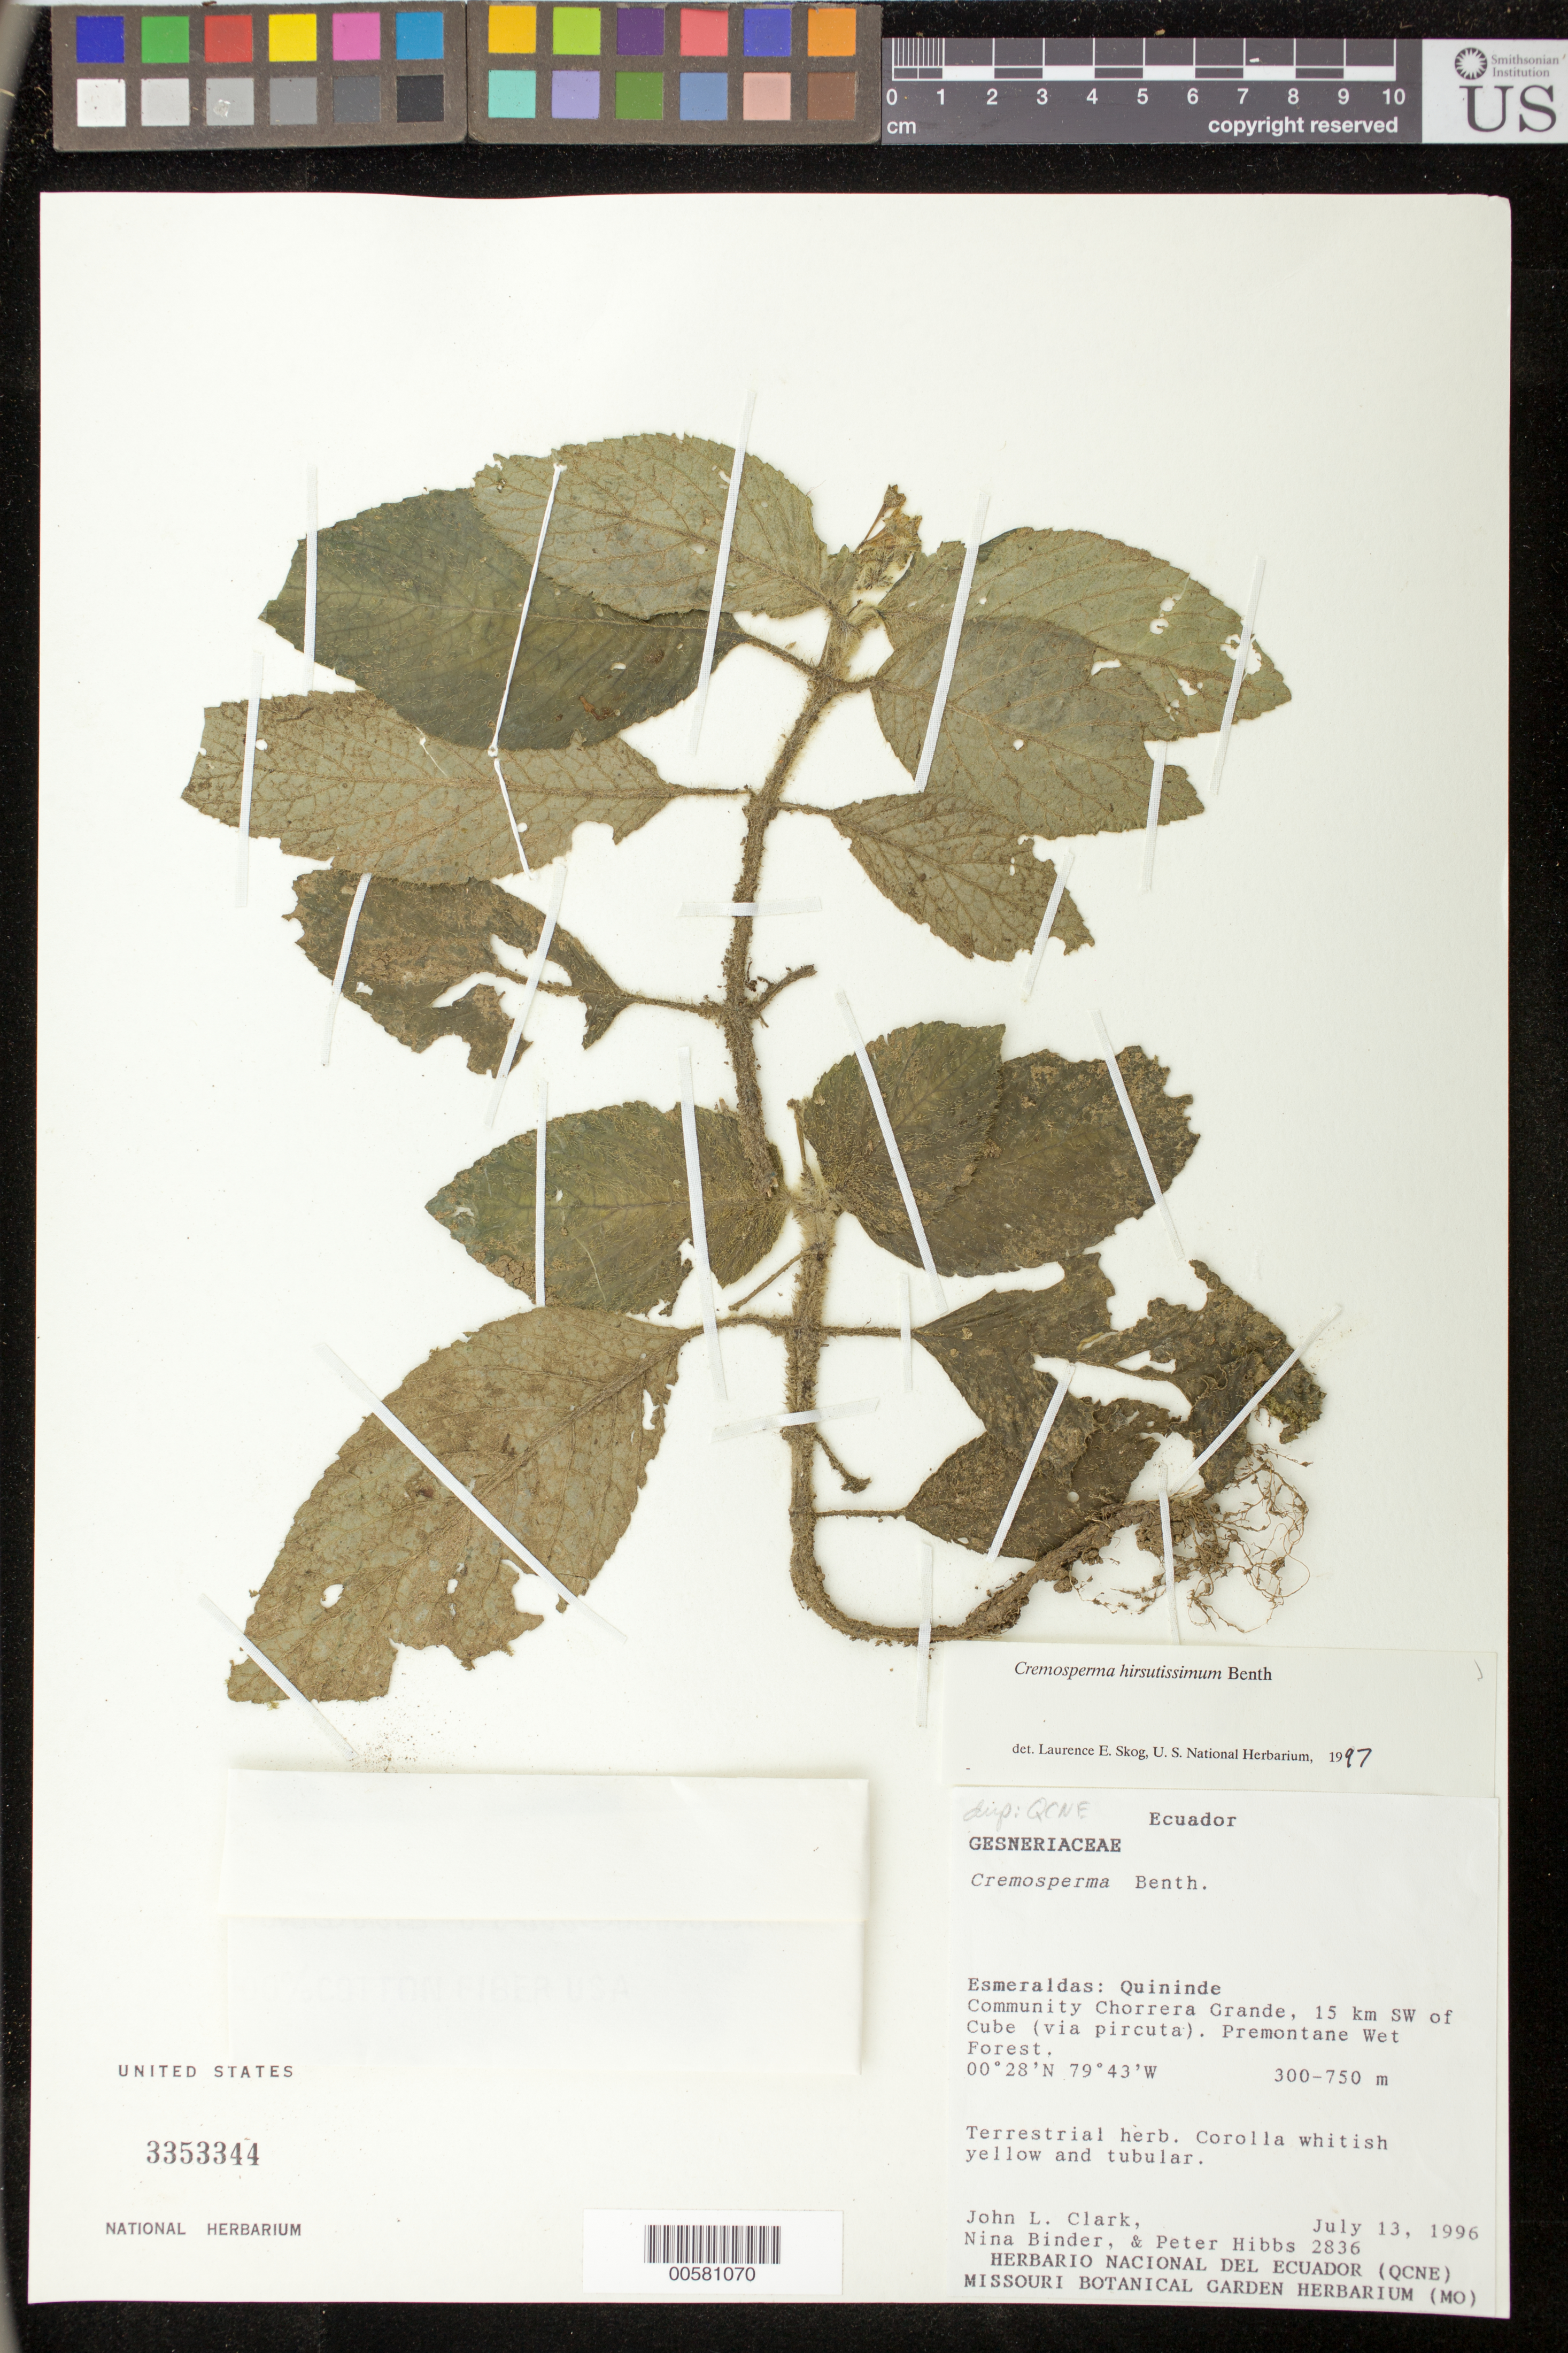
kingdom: Plantae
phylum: Tracheophyta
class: Magnoliopsida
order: Lamiales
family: Gesneriaceae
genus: Cremosperma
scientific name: Cremosperma hirsutissimum var. hirsutissimum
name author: Benth.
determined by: Skog, Laurence E.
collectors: J. L. Clark, N. Binder & P. Hibbs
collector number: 2836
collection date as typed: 13 Jul 1996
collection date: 1996-07-13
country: Ecuador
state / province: Esmeraldas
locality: Quininde, community Chorrera Grande, 15 km SW of Cube (via pircuta)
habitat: Premontane wet forest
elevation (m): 300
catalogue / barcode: US 3353344